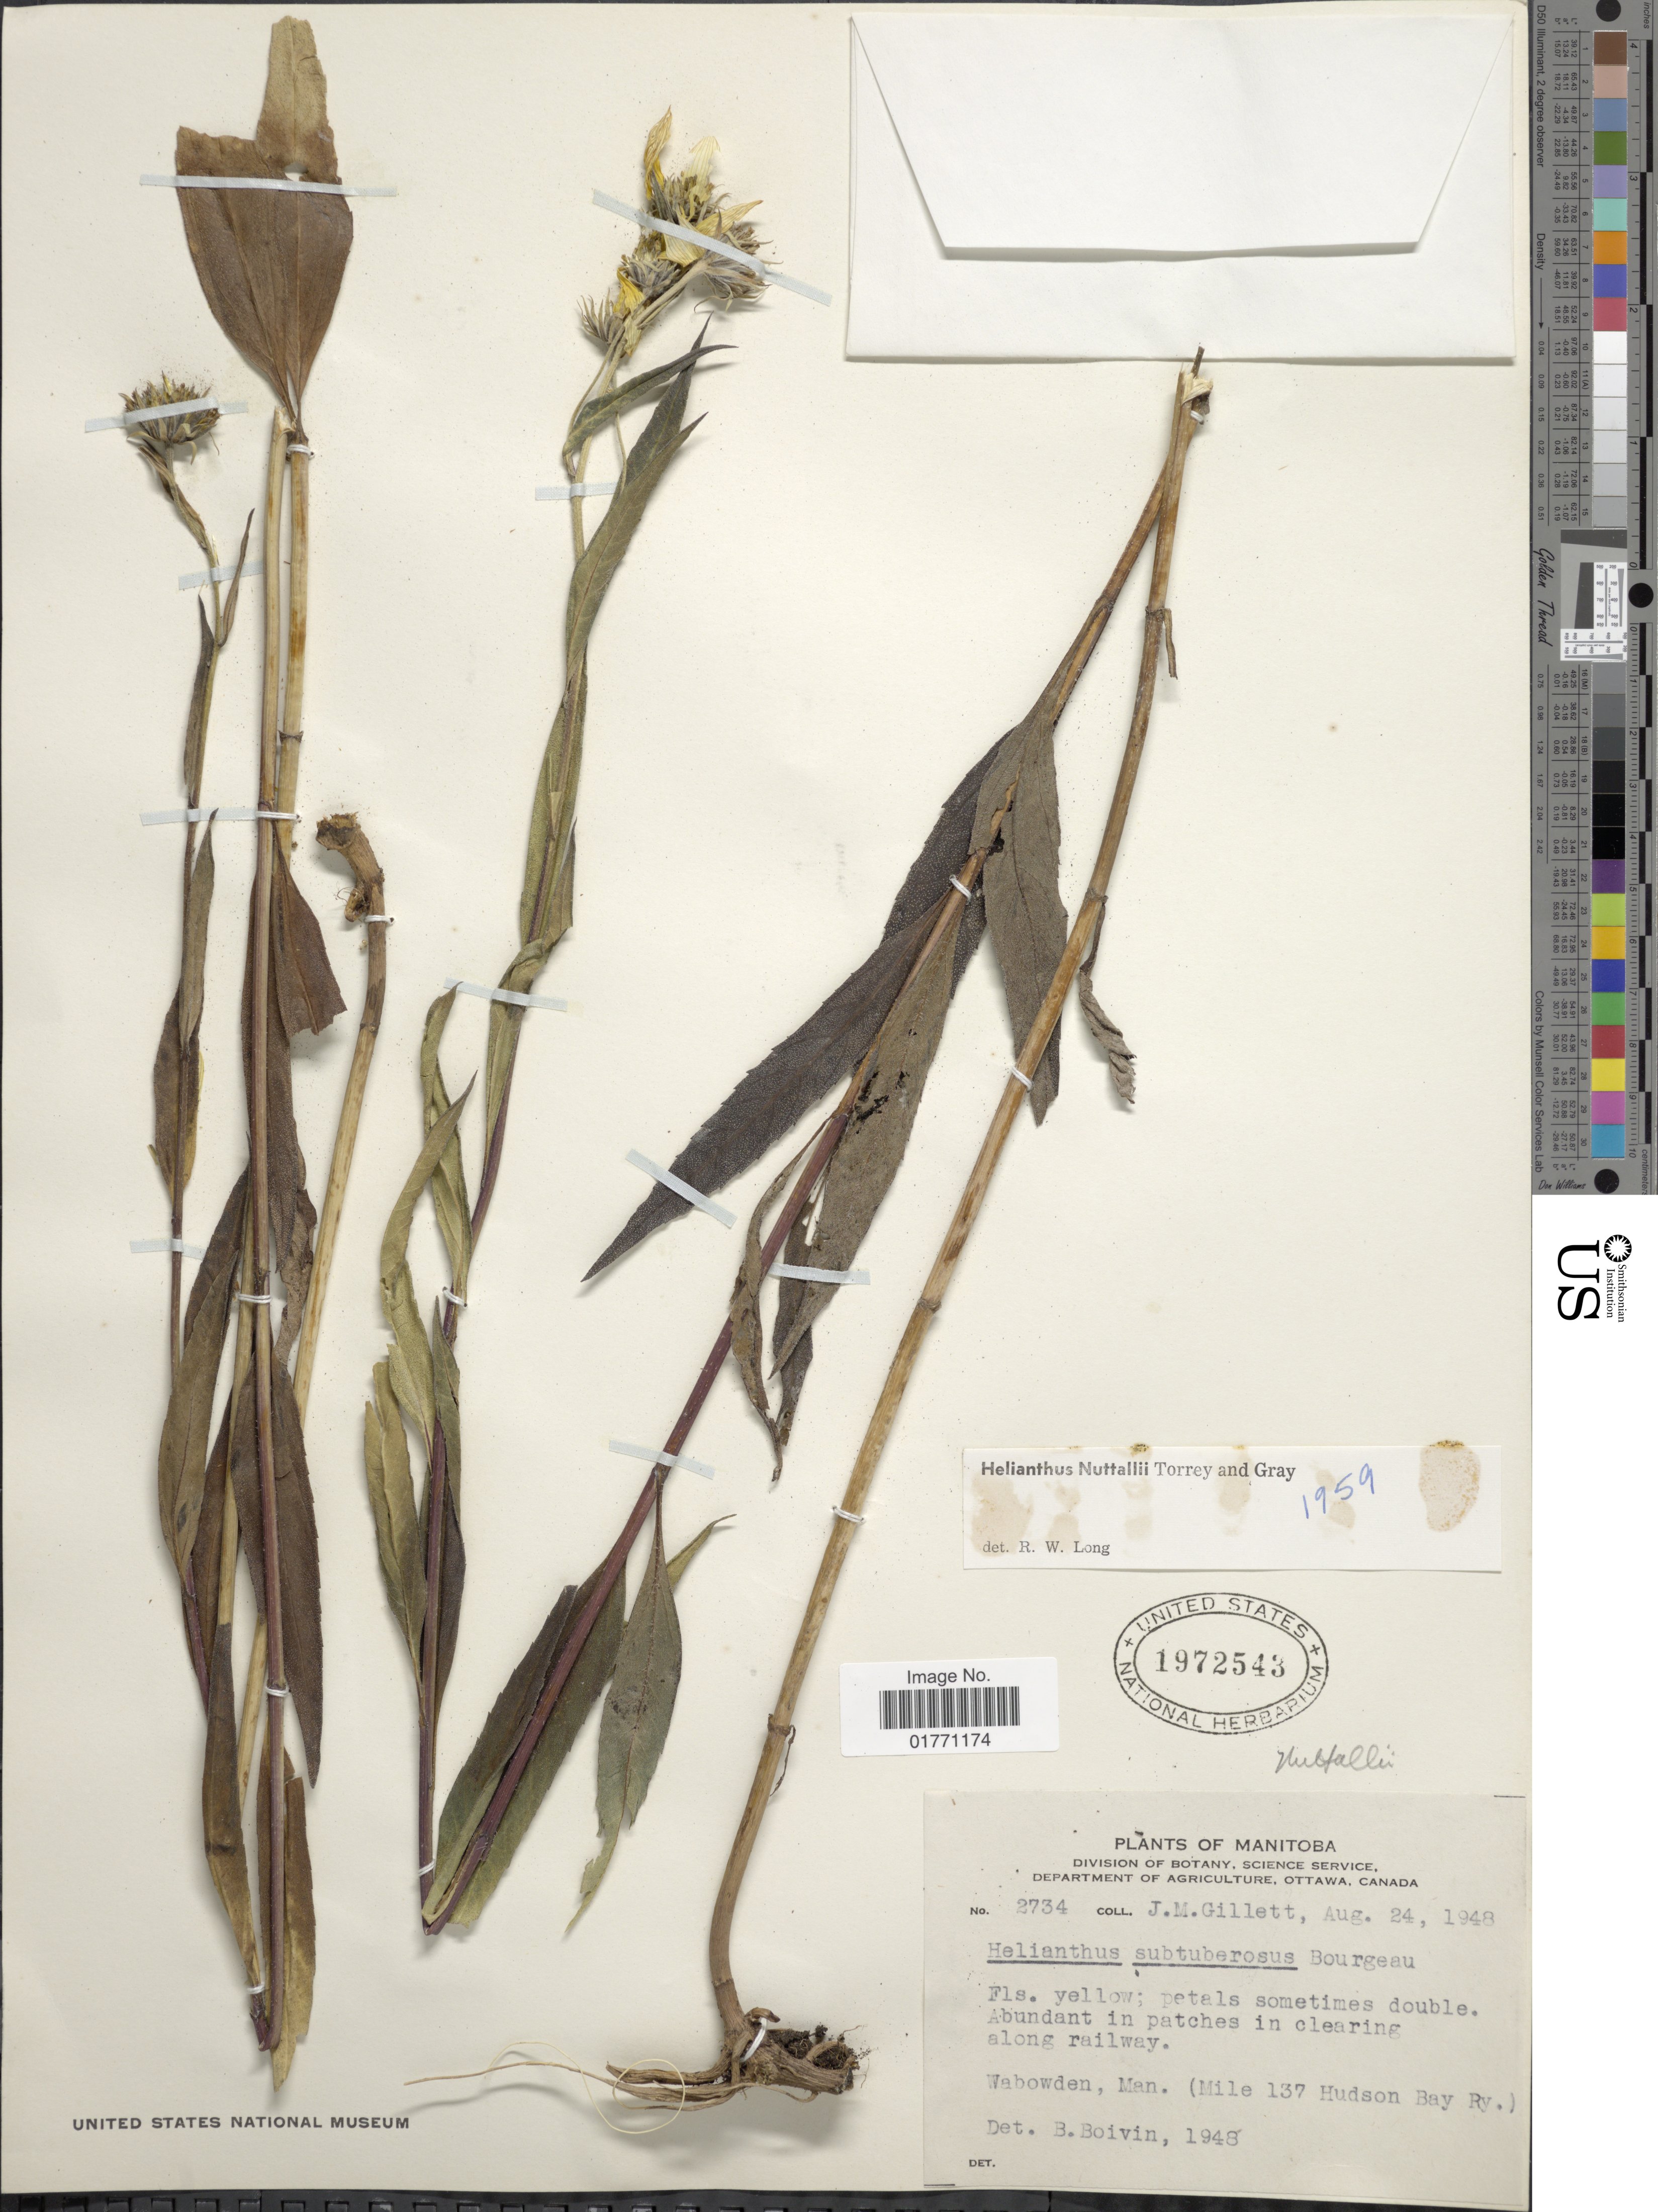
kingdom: Plantae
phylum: Tracheophyta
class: Magnoliopsida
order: Asterales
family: Asteraceae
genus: Helianthus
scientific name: Helianthus nuttallii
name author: Torr. & A. Gray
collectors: J. M. Gillett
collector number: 2734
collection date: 1948-08-24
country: Canada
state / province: Manitoba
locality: Abundant in patches in clearing slonh railway, Wabowden, Man. (Mile 137 Hudson Bay Ry.).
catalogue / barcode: US 1972543